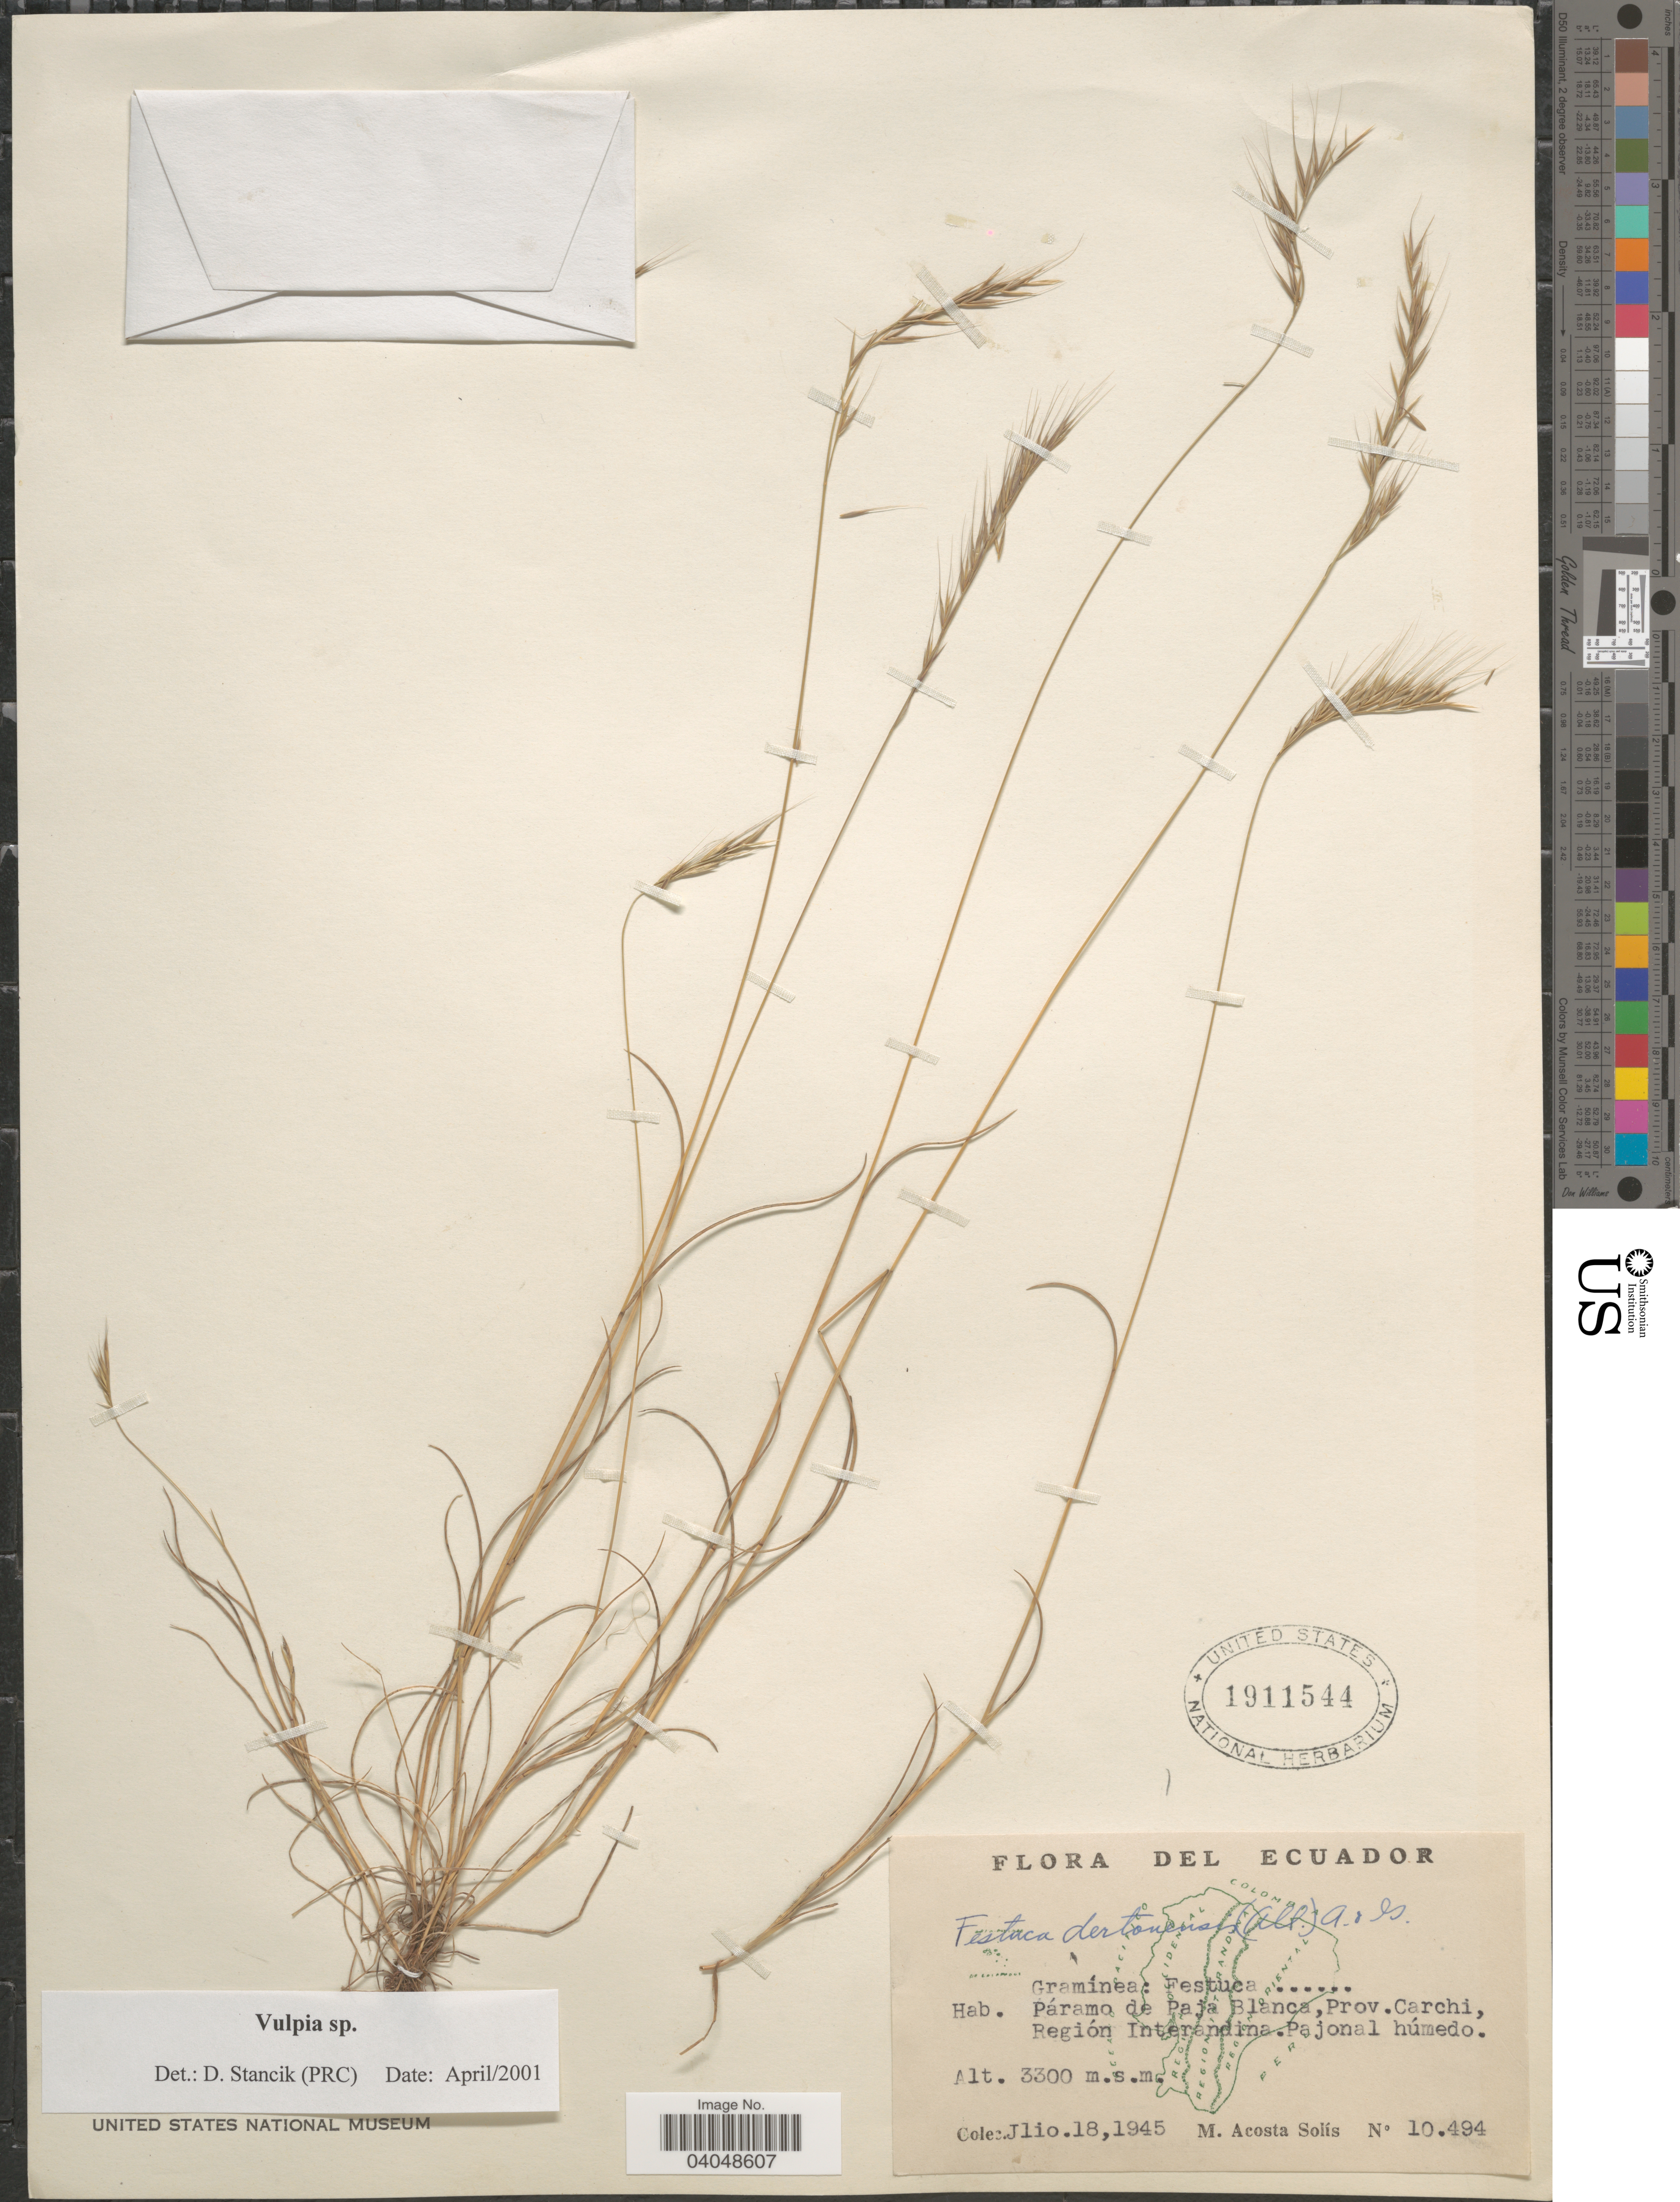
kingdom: Plantae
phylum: Tracheophyta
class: Liliopsida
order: Poales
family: Poaceae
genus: Festuca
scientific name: Festuca sp.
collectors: M. Acosta Solis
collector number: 10494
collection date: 1945-07-18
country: Ecuador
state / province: Carchi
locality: Páramo de Paja Blanca, Región Interandina. Pajonal húmedo.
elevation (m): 3300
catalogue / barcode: US 1911544